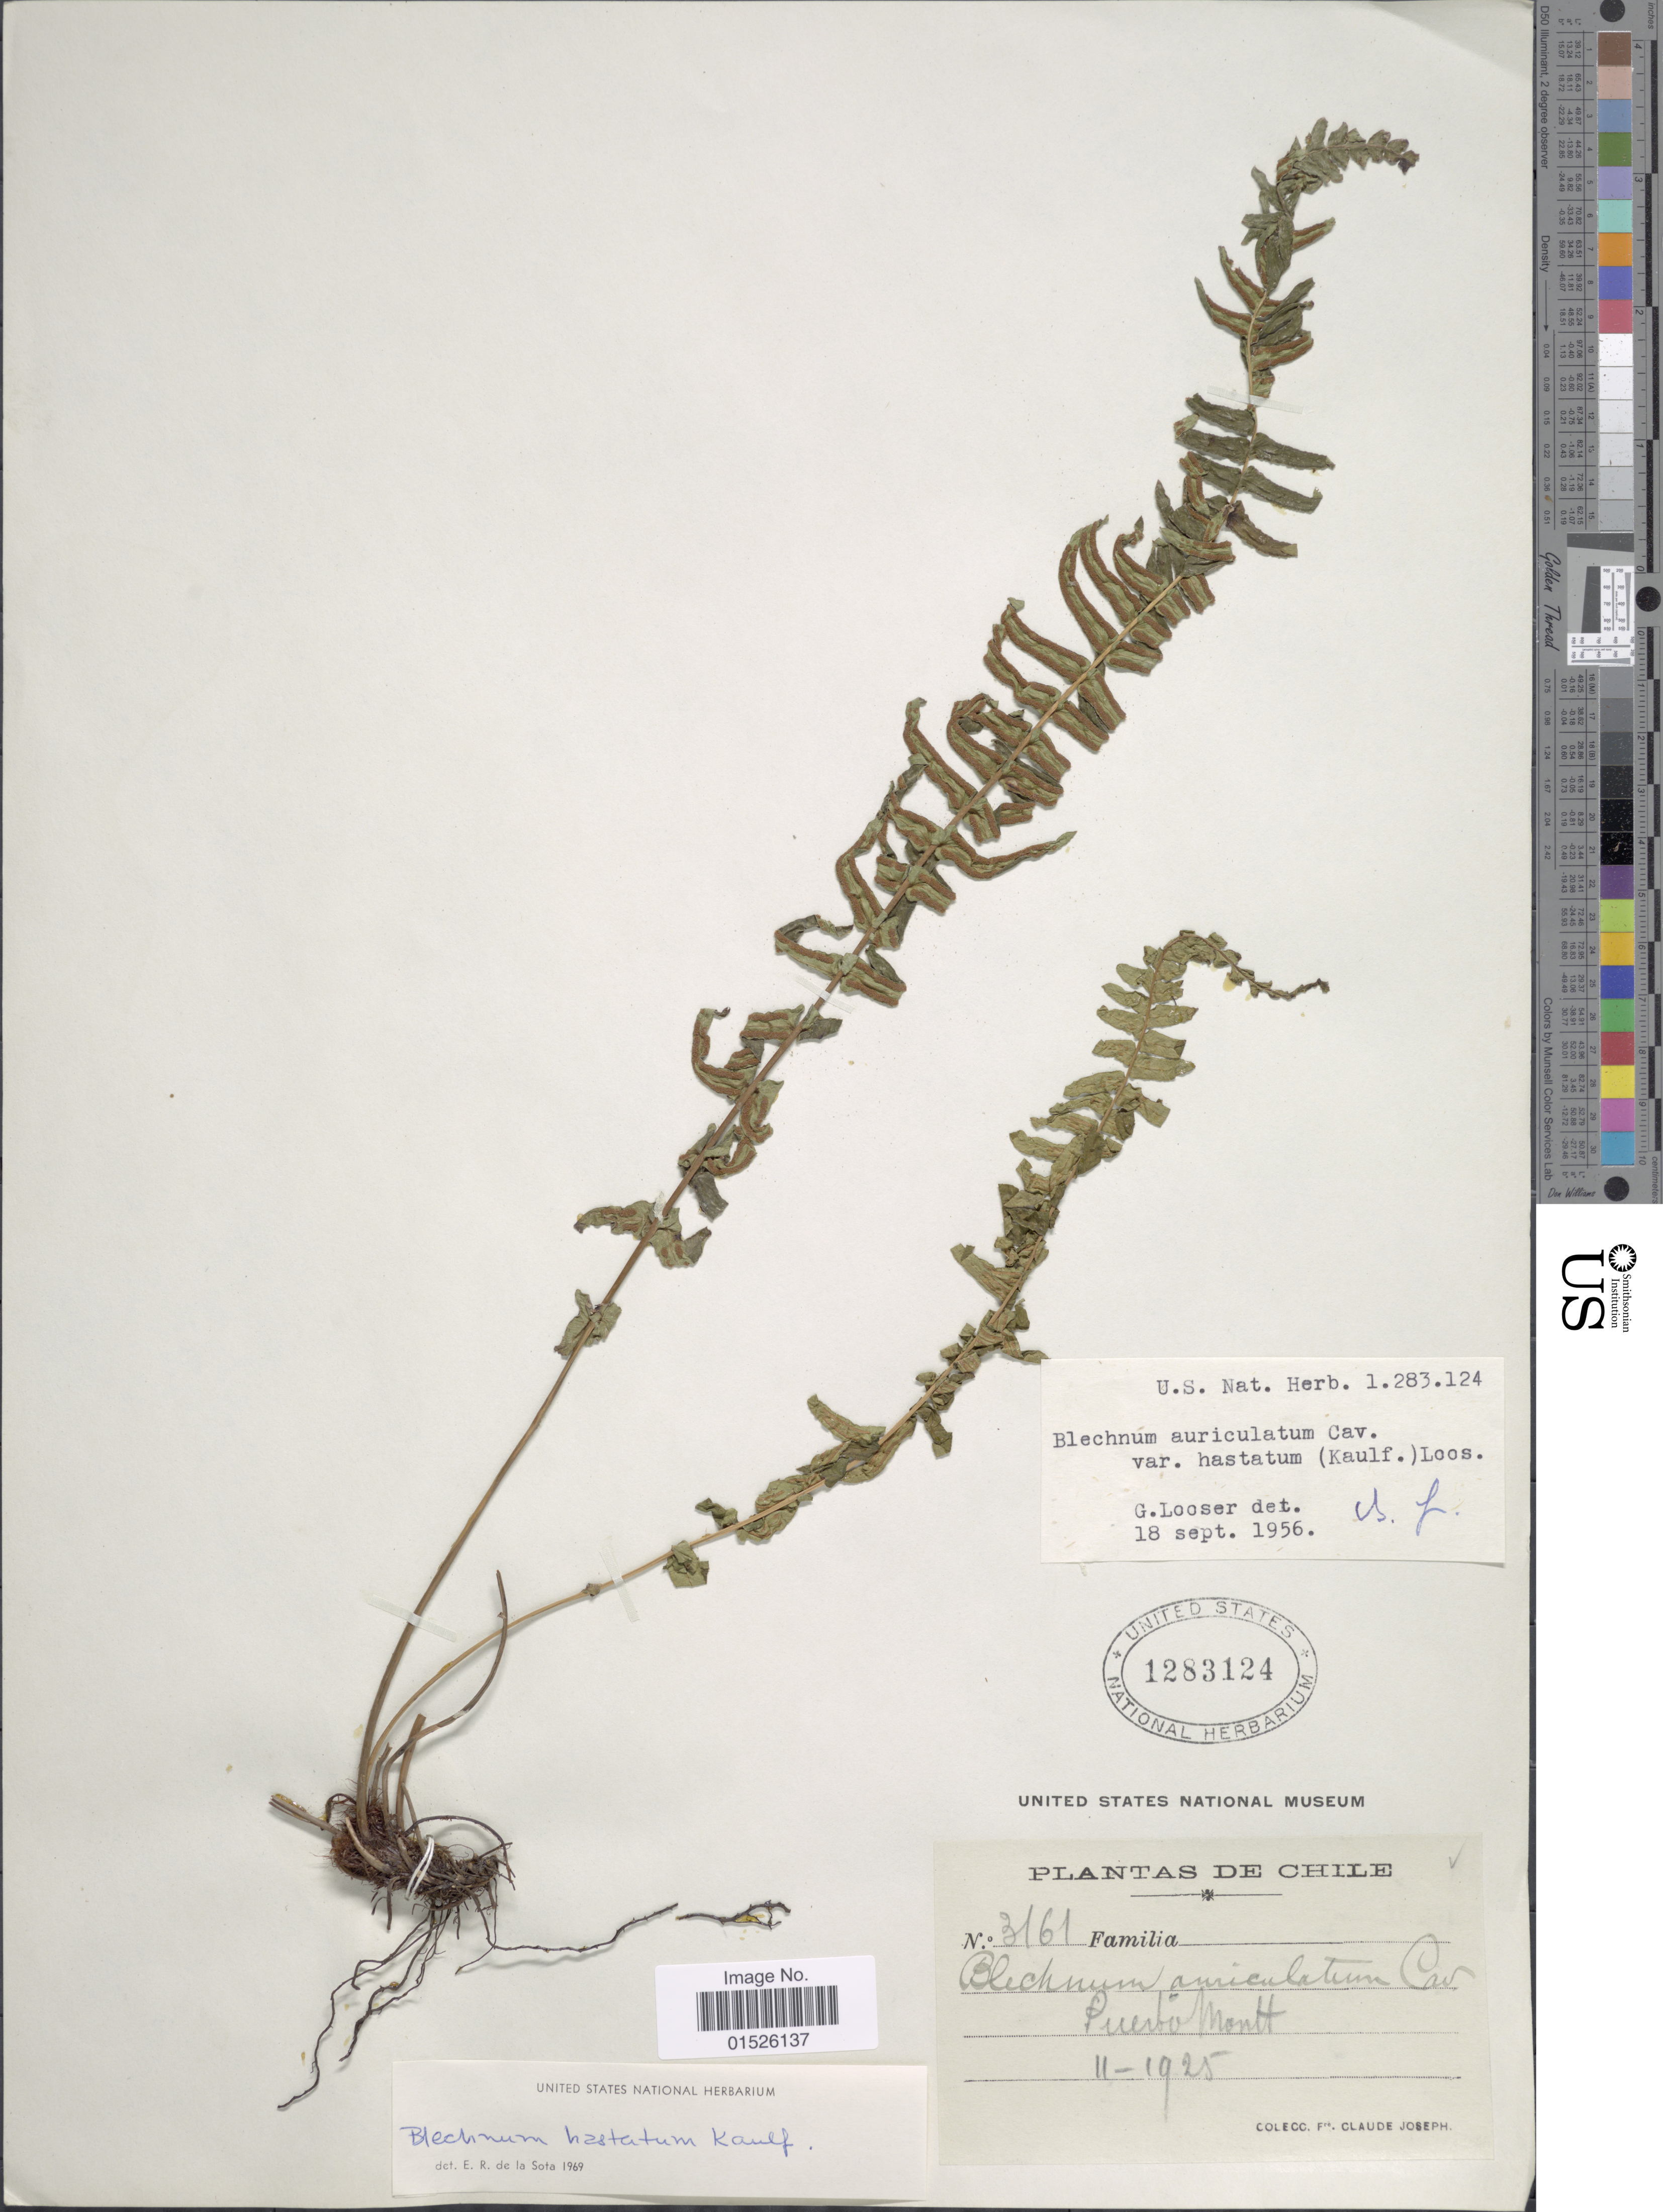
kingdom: Plantae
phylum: Tracheophyta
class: Polypodiopsida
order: Polypodiales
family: Blechnaceae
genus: Blechnum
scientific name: Blechnum hastatum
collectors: Frere Claude Joseph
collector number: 3161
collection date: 1925-11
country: Chile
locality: Chile, Puerto Montt.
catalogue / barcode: US 1283124